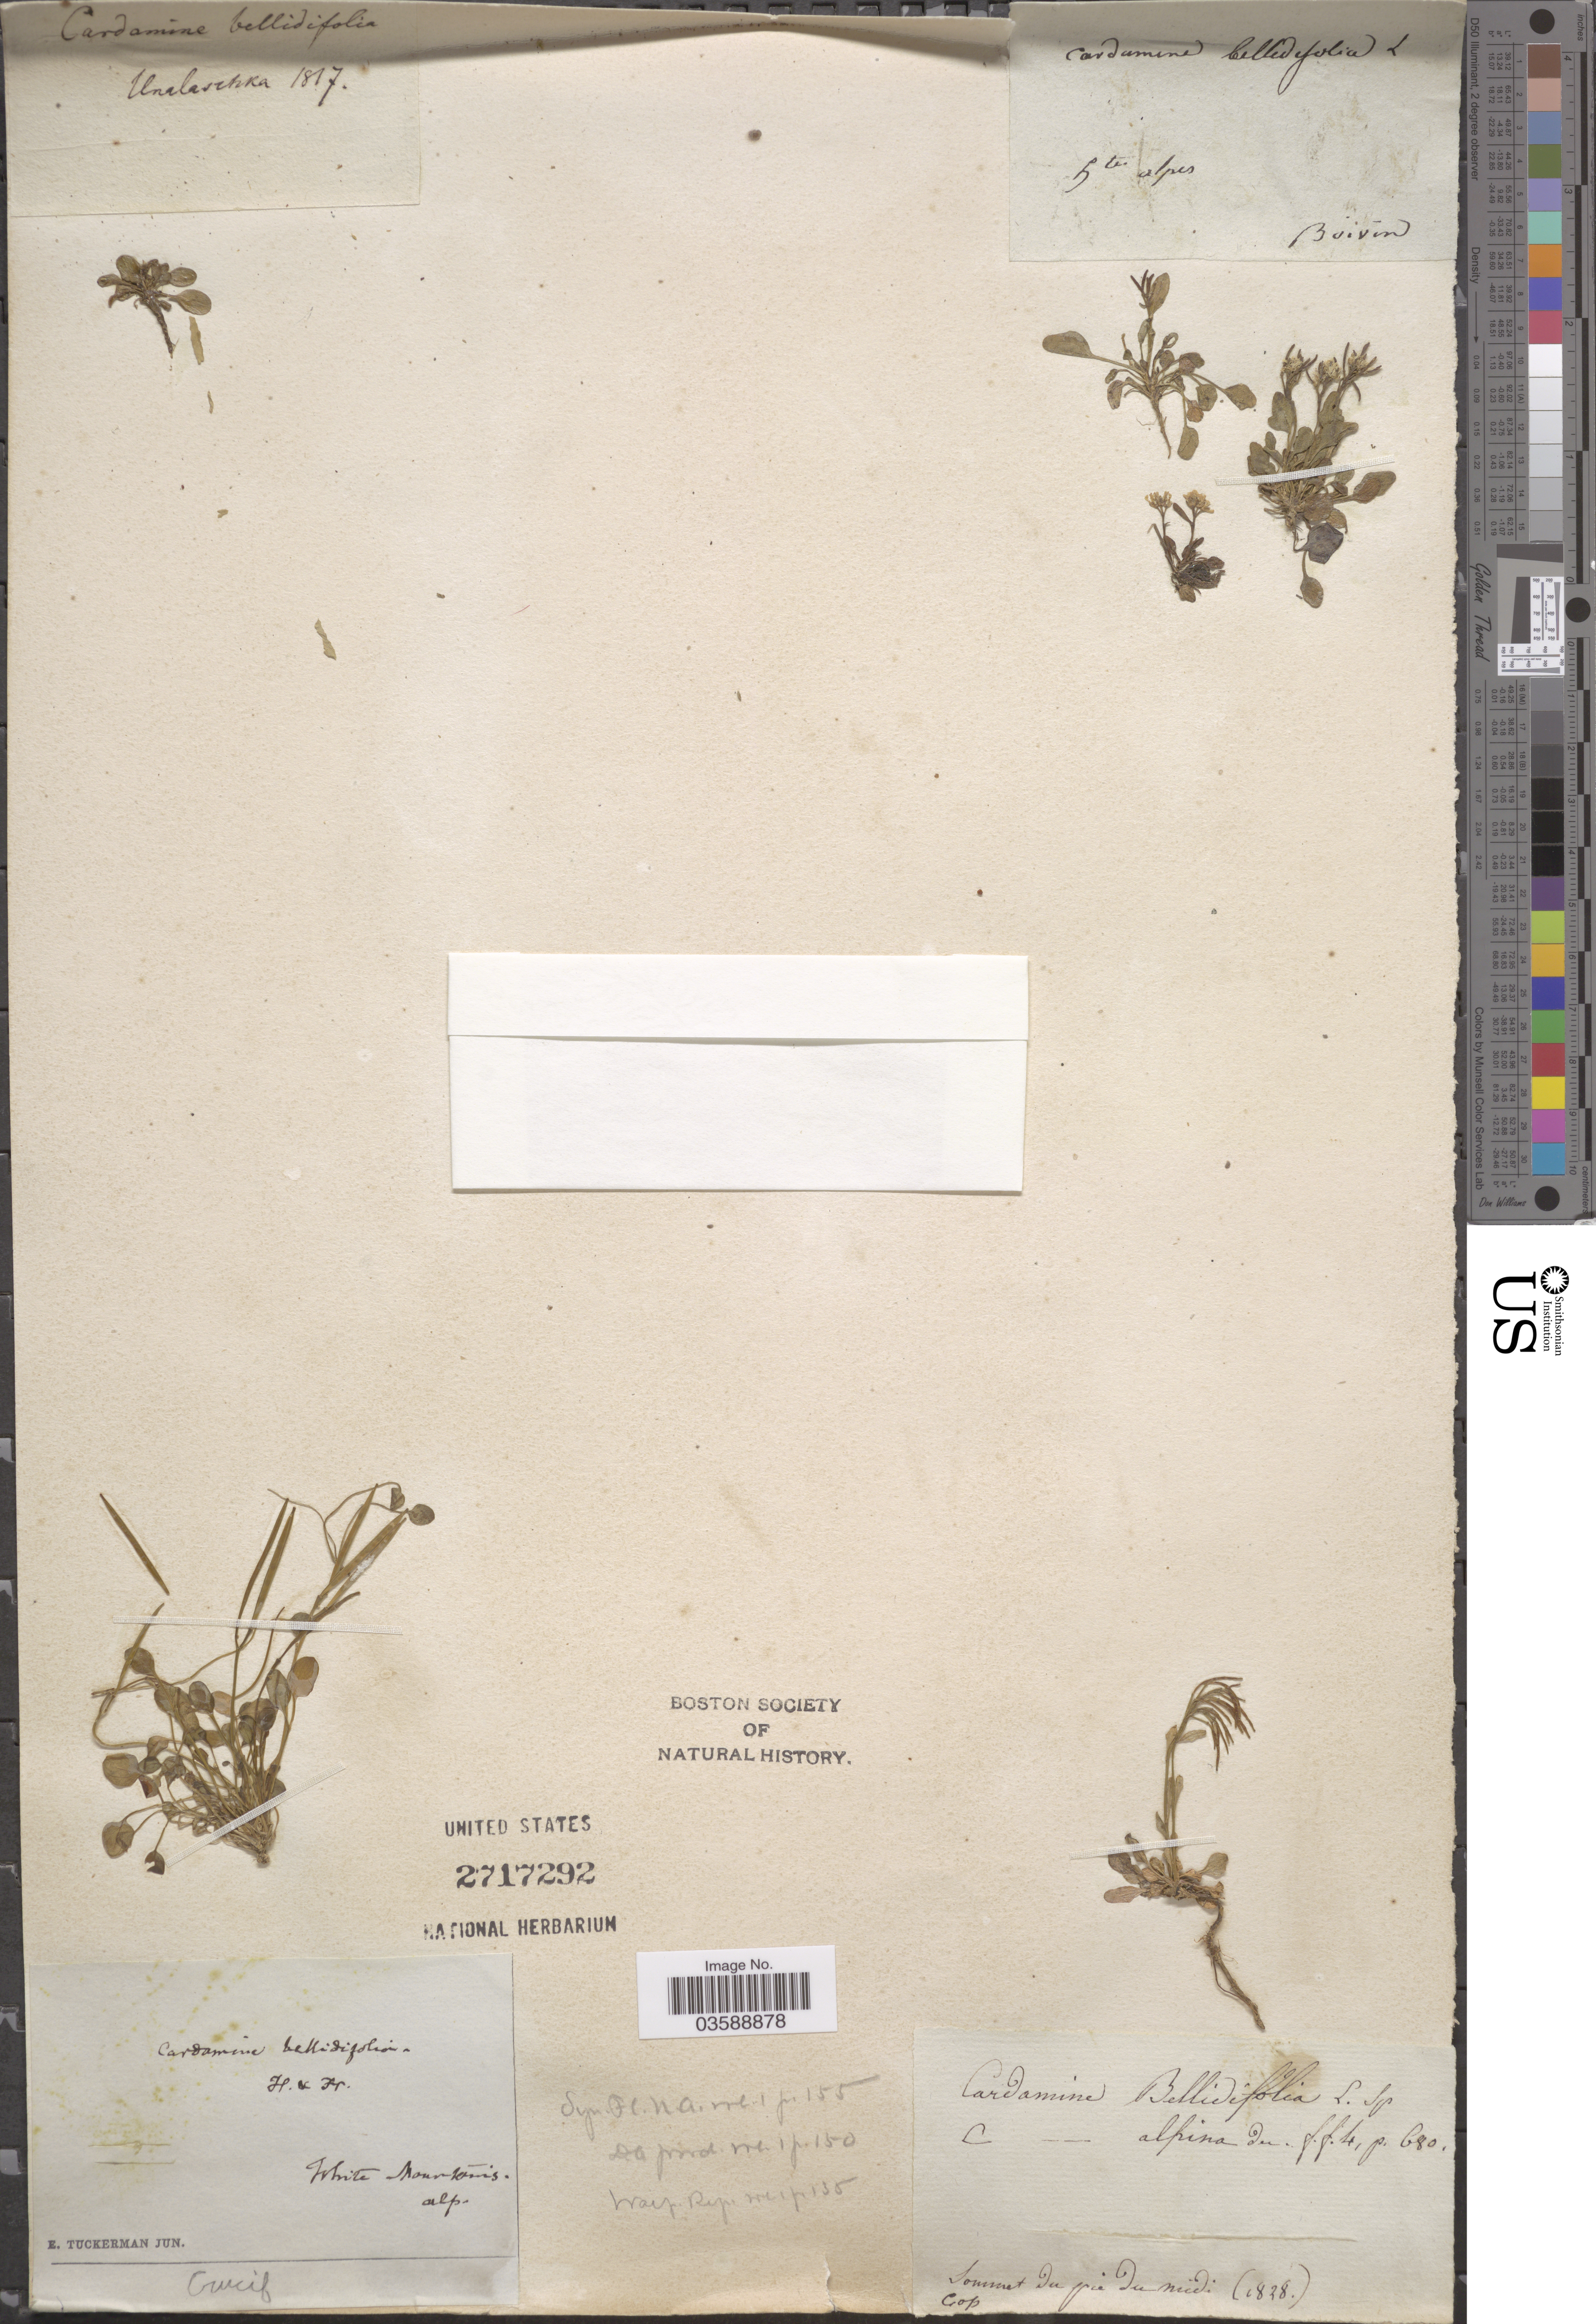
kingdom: Plantae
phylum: Tracheophyta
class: Magnoliopsida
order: Brassicales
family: Brassicaceae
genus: Cardamine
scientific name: Cardamine bellidifolia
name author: L.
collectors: E. Tuckerman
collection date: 1838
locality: White Mountains. alp.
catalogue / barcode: US 2717292